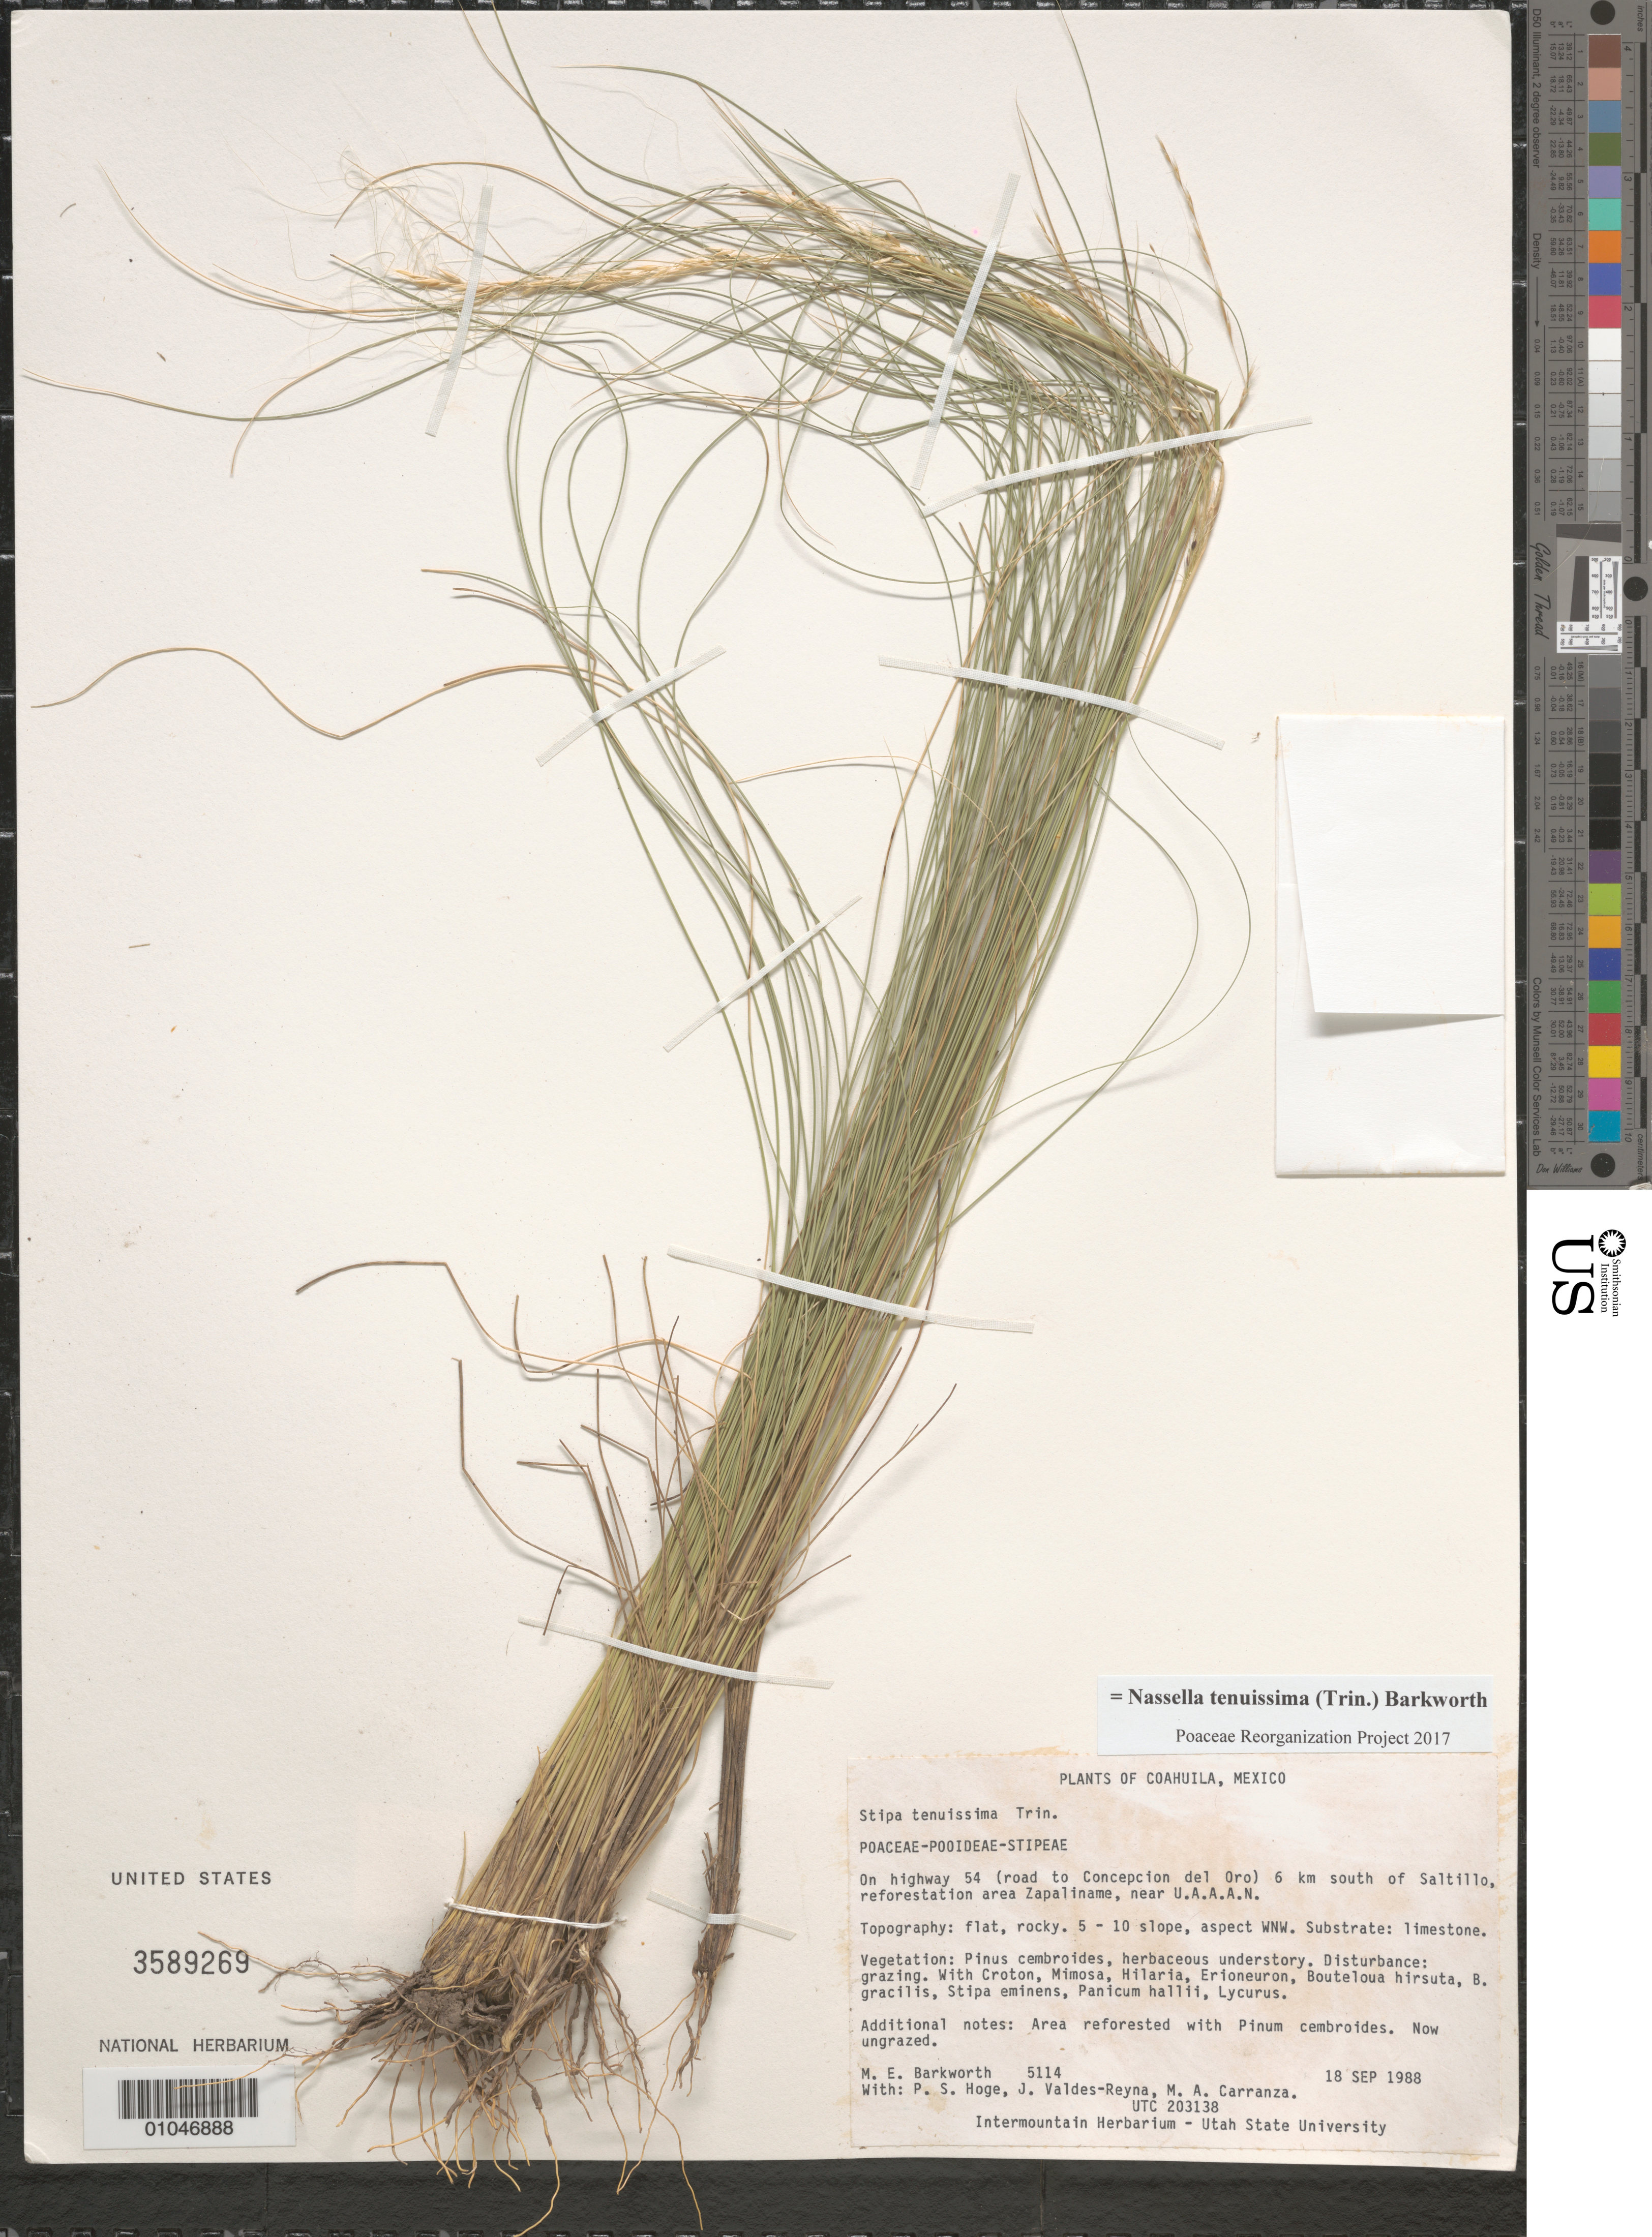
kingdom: Plantae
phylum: Tracheophyta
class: Liliopsida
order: Poales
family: Poaceae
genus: Nassella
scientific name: Nassella tenuissima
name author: (Trin.) Barkworth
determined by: Poaceae Reorganization Project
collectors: M. E. Barkworth, J. Valdés-Reyna, P. S. Hoge & M. A. Carranza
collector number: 5114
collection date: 1988-09-18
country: Mexico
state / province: Coahuila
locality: On highway 54 (road to Concepcion del Oro), 6 km S of Saltillo, reforestation area Zapaliname, near U.A.A.A.N.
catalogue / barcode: US 3589269